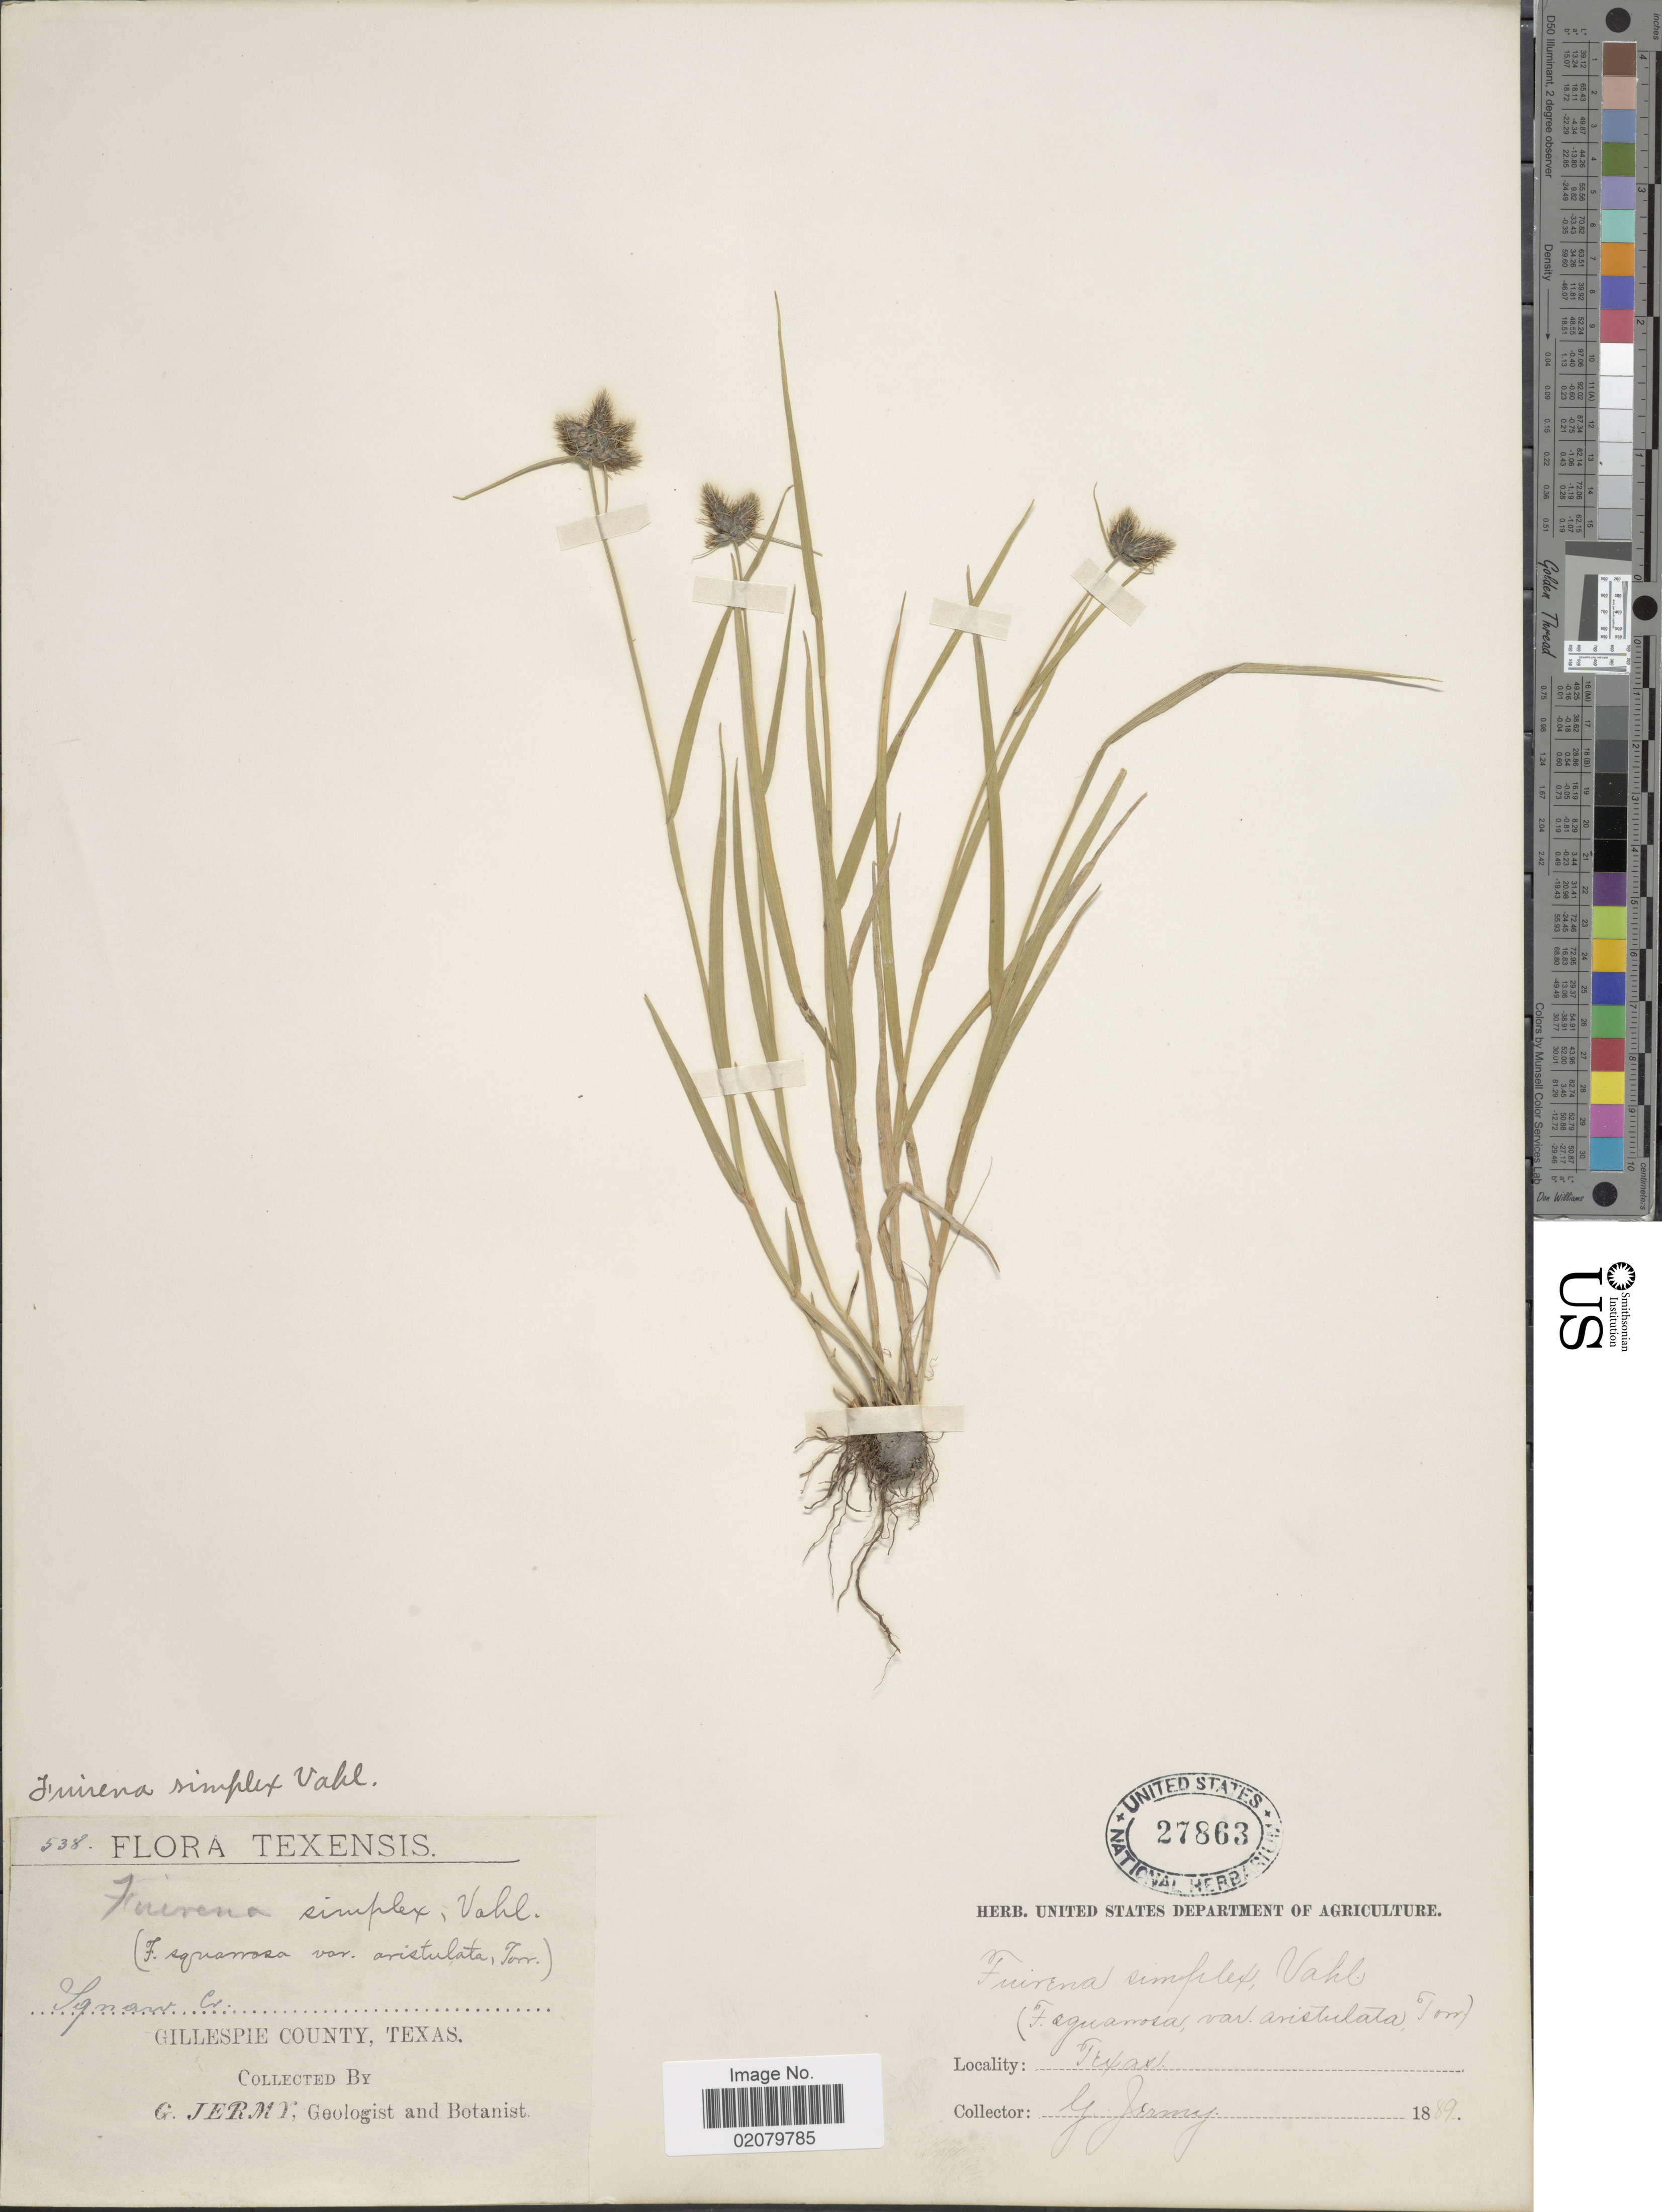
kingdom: Plantae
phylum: Tracheophyta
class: Liliopsida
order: Poales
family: Cyperaceae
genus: Fuirena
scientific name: Fuirena simplex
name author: Vahl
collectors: G. Jermy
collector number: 538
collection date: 1889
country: United States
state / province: Texas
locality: Squaw Cr. Gillespie County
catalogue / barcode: US 27863